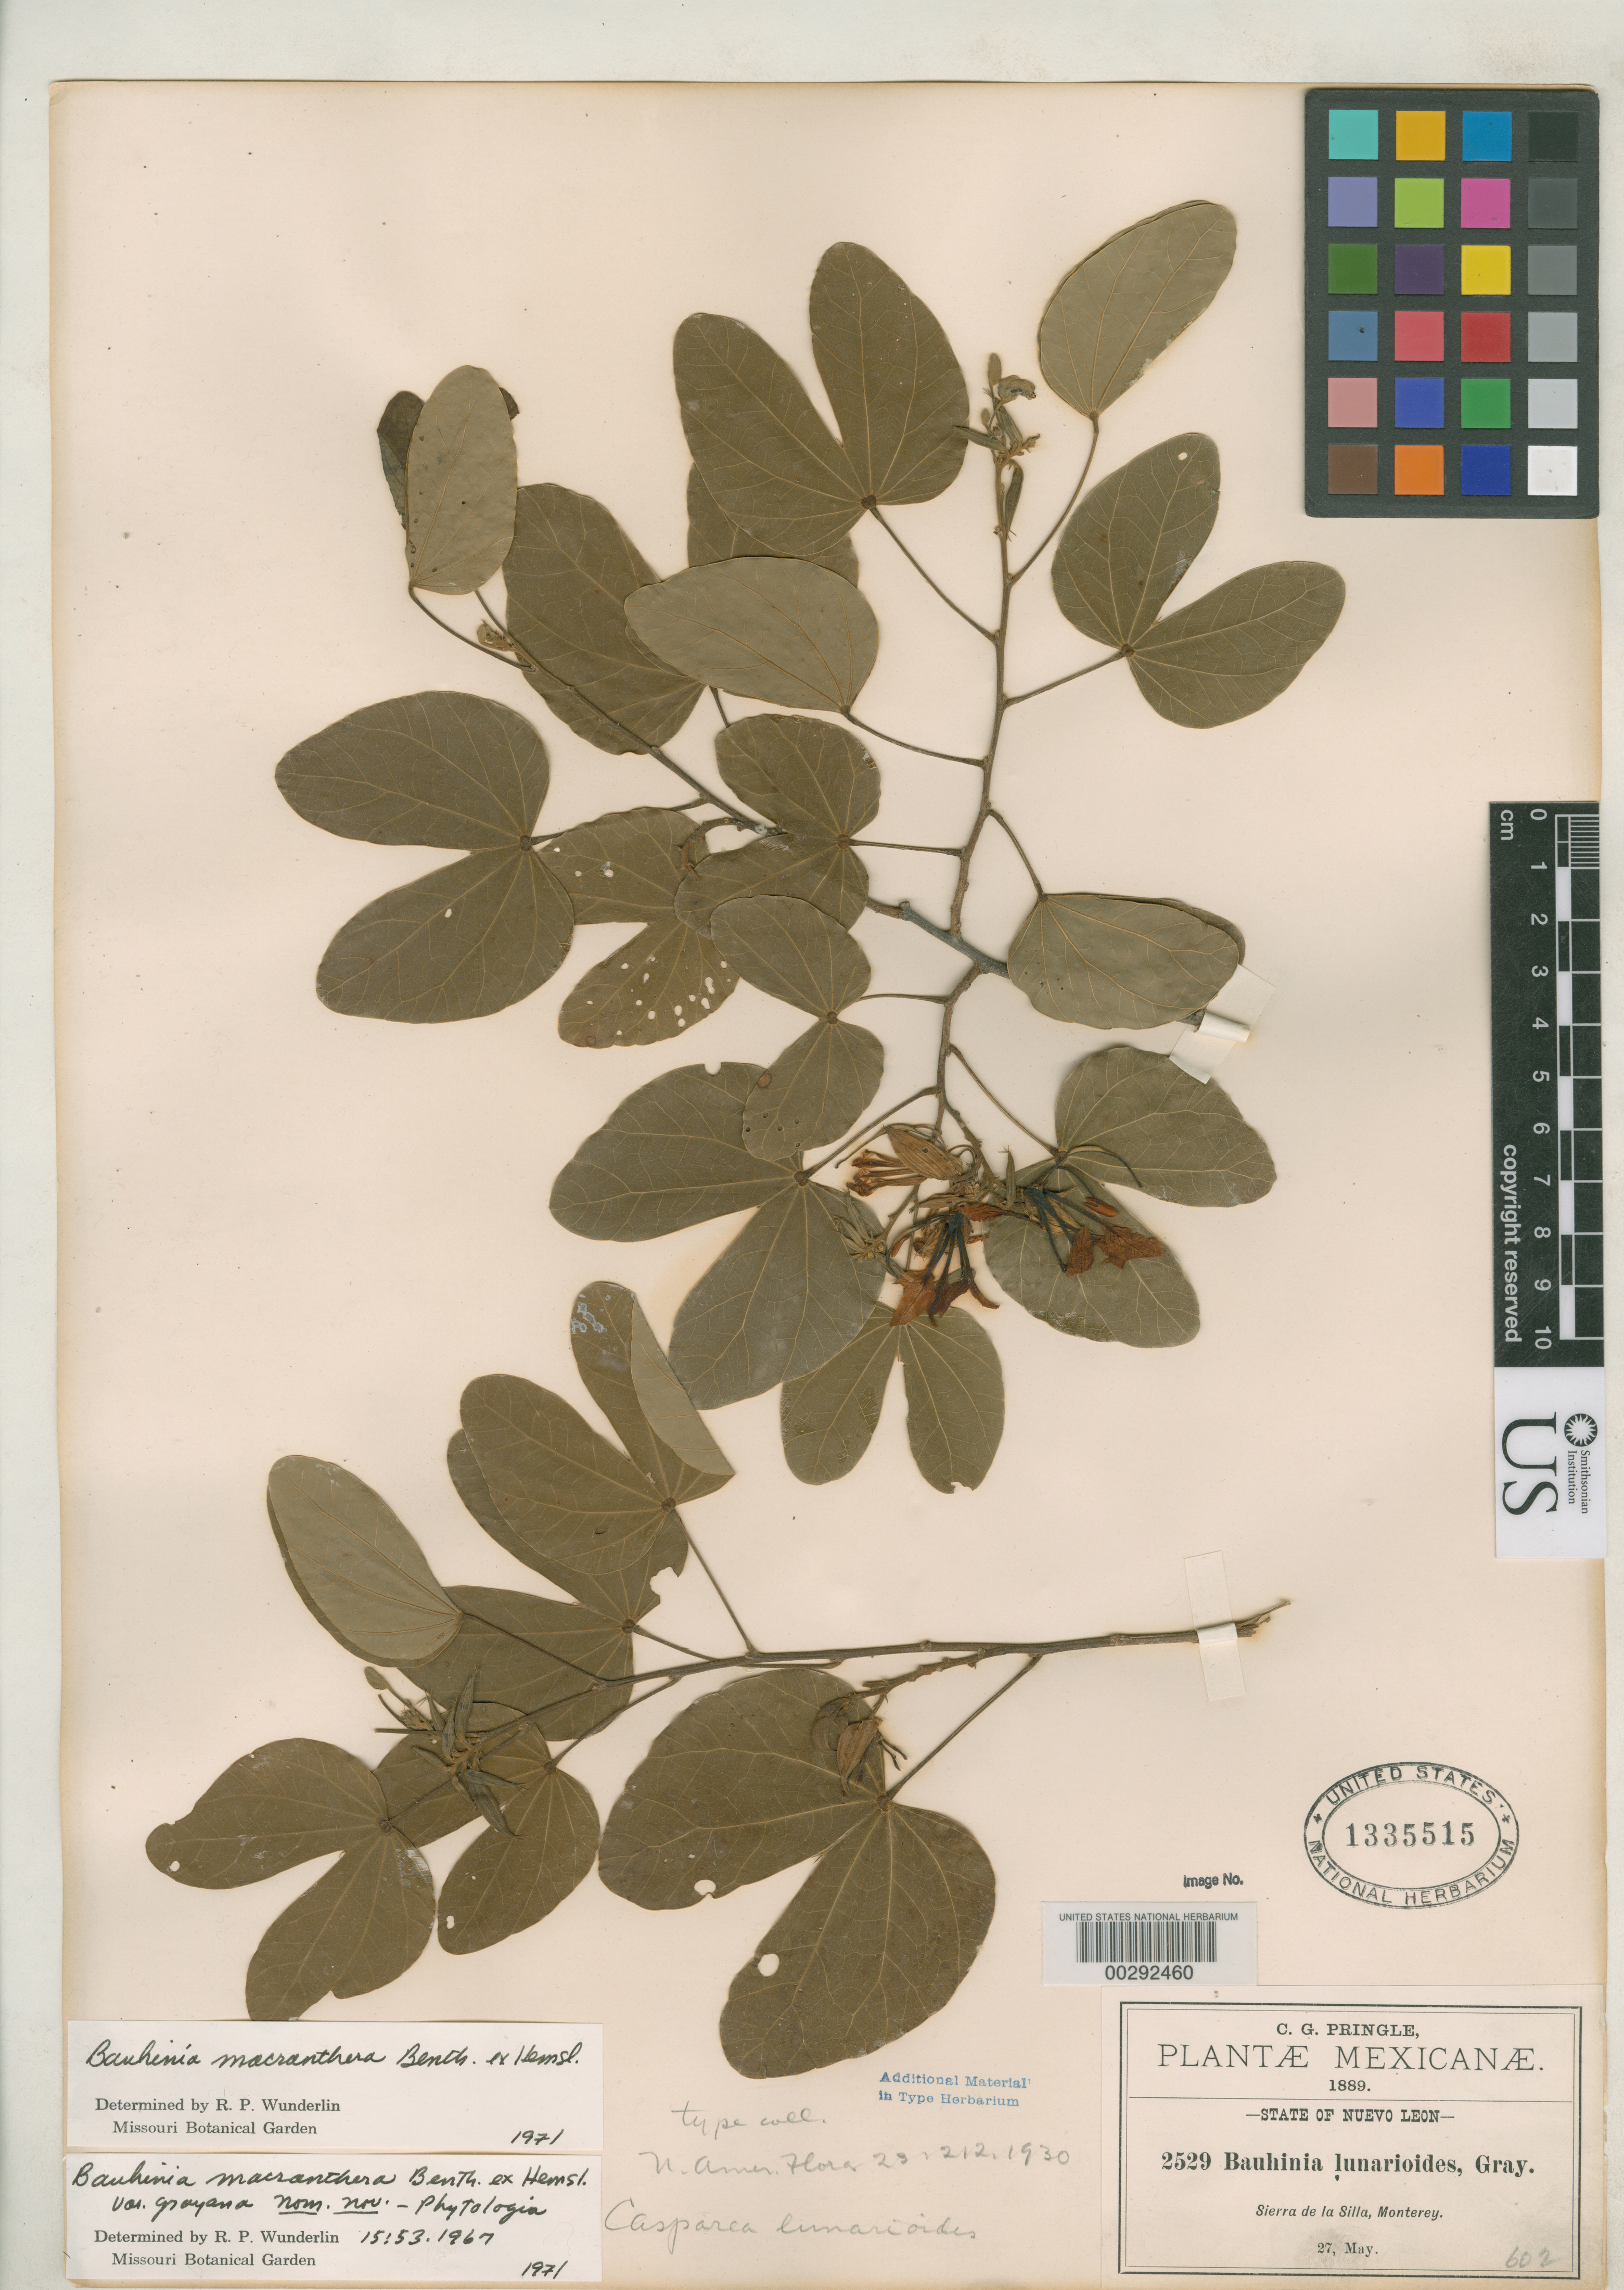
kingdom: Plantae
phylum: Tracheophyta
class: Magnoliopsida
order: Fabales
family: Fabaceae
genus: Casparia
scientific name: Casparia lunarioides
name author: A. Gray ex Britton & Rose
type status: Type Collection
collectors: C. G. Pringle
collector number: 2529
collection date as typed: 27 May 1889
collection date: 1889-05-27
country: Mexico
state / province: Nuevo León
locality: Sierra de La Silla, Monterrey.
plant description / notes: Wunderlin (1967) published his name as a nom. nov., but cited both Bauhinia lunarioides A. Gray ex S. Watson (which he considered a nom. nud., but was validated by reference to an earlier description and cites a Parry collection, apparently Parry 290a at GH) and Casparia lunarioides A. Gray ex Britton & Rose, described as a sp. nov. and typified by Pringle 2529. US has 2 duplicates of the Pringle collection, filed under different names (& one annotated as holotype by Wunderlin!) For further discussion, see Wunderlin 1976, Bauhinia lunarioides: a misapplied name. Rhodora 78(815): 546–548 [TL/DR: Bauhinia lunarioides A. Gray ex S. Watson and Casparia lunarioides A. Gray ex Britton & Rose are based on different types, and represent entirely different taxa]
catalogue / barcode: US 1335515